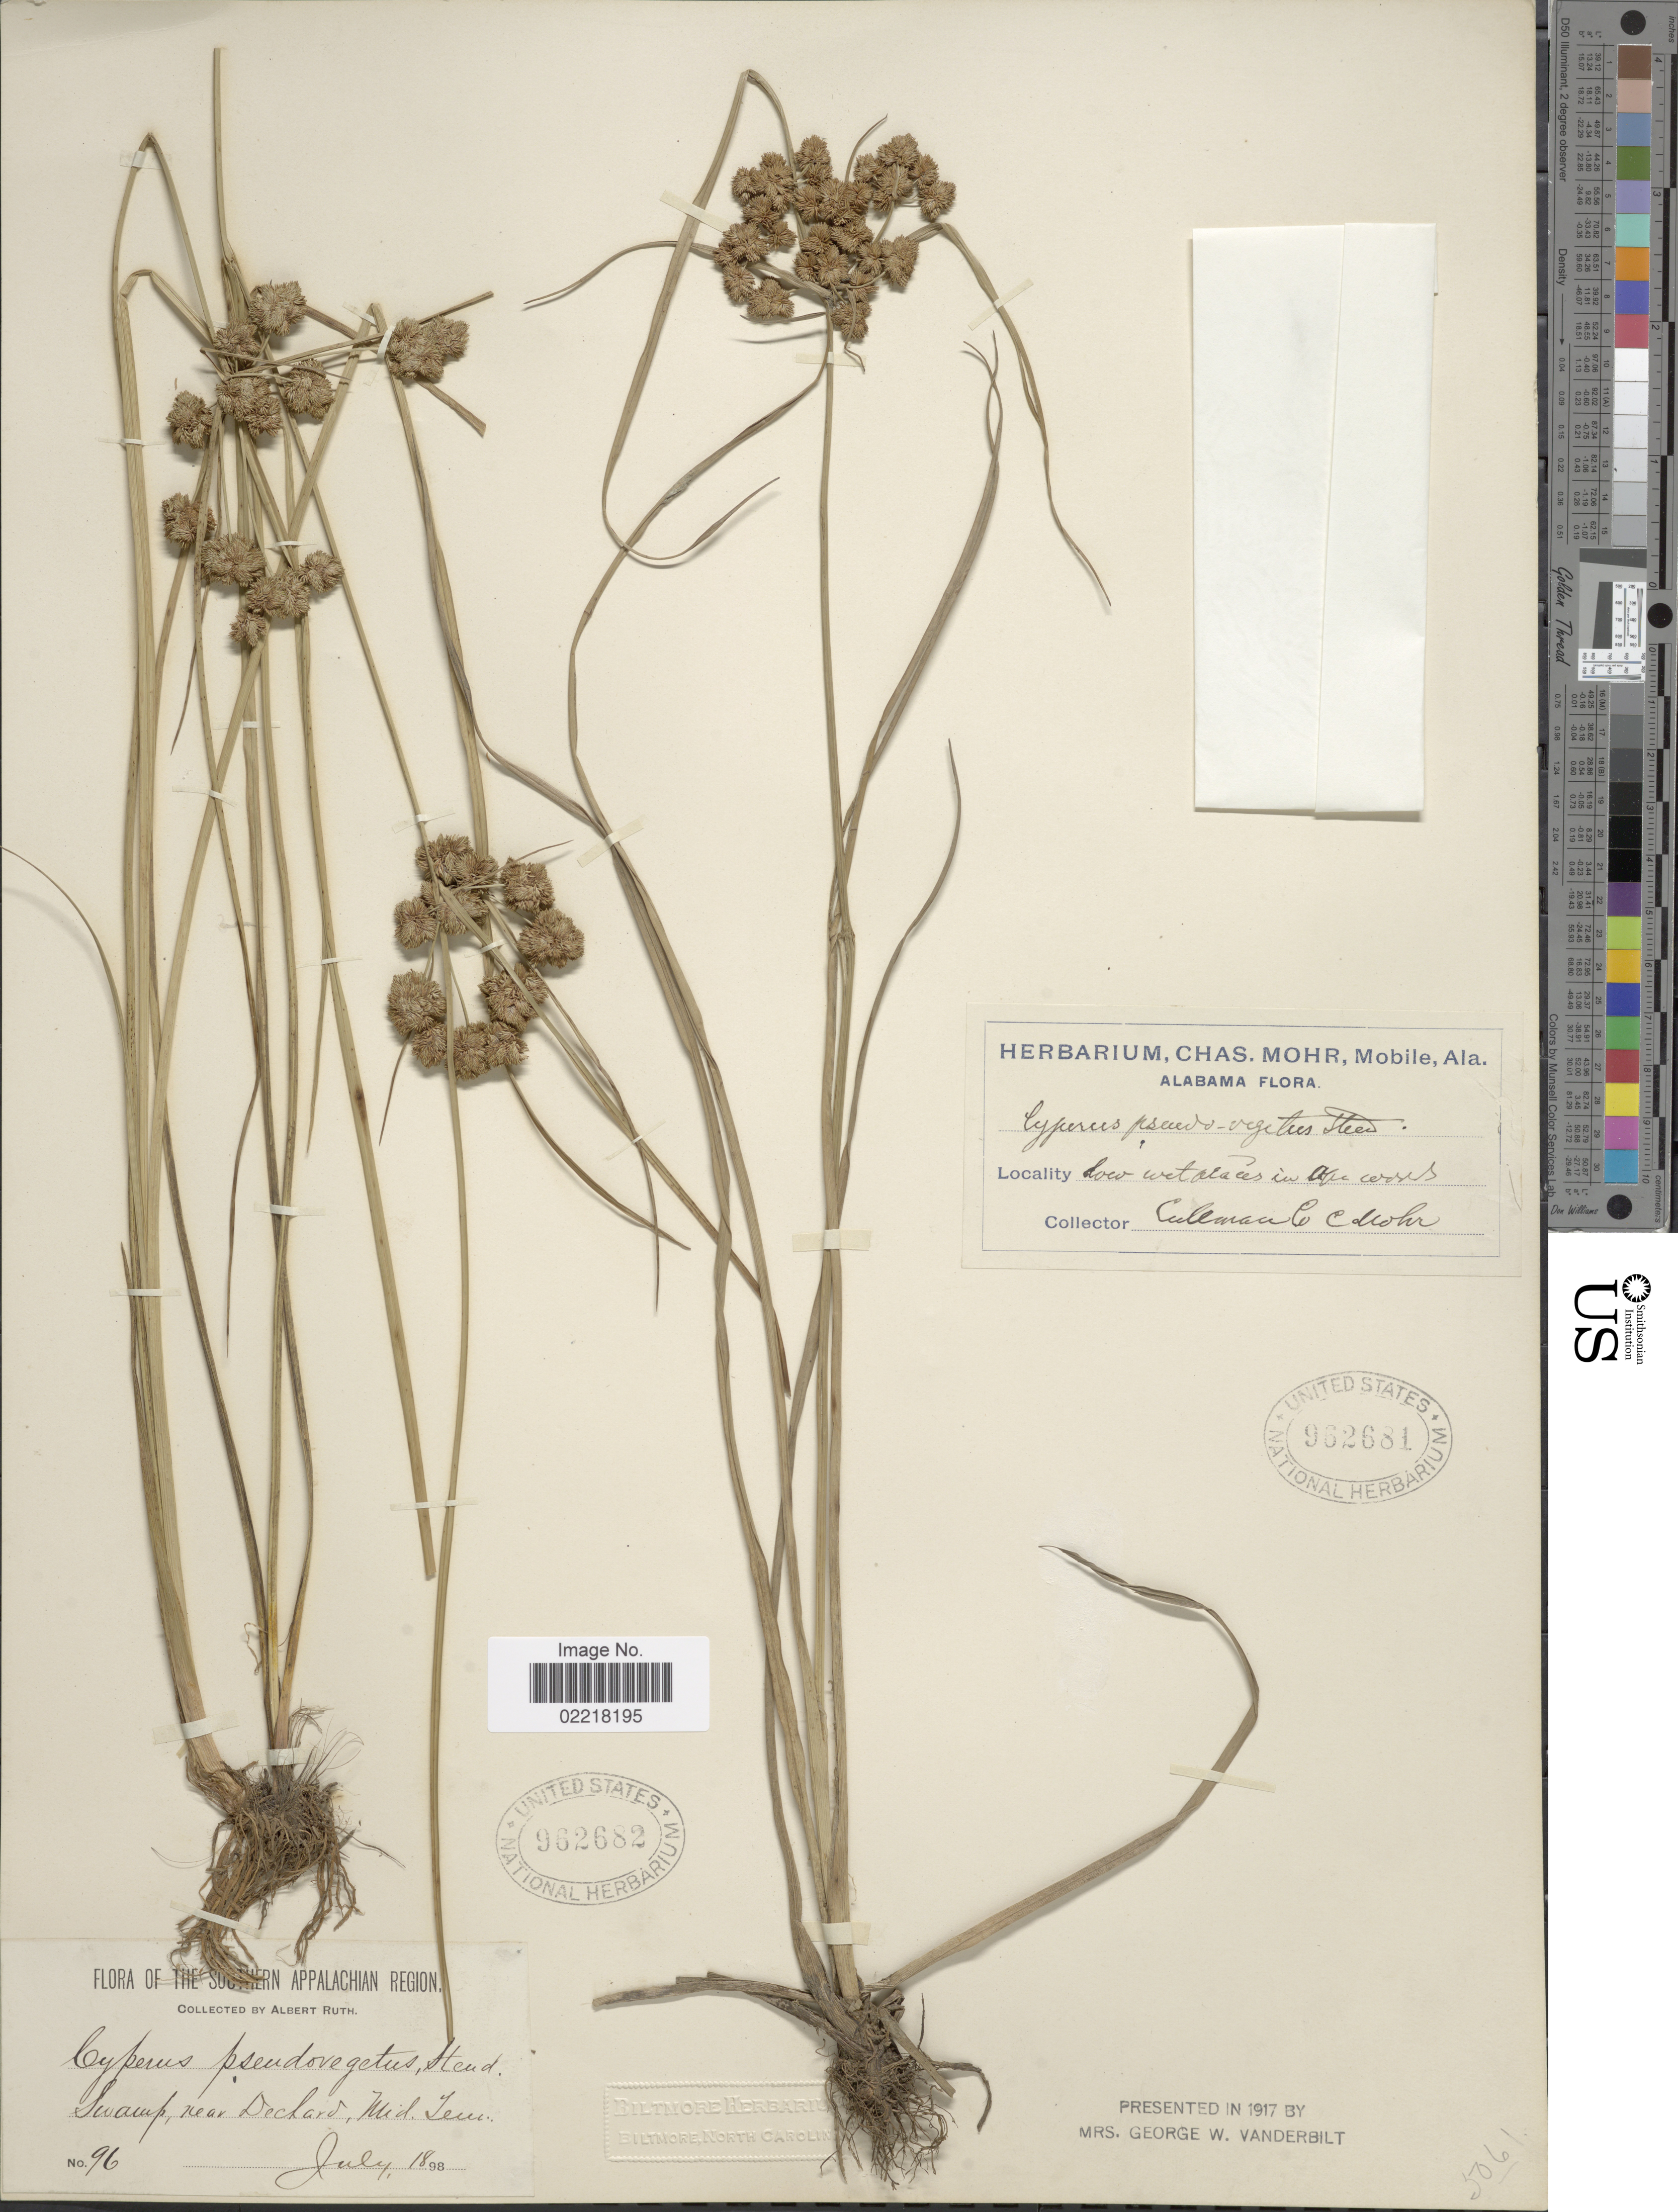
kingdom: Plantae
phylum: Tracheophyta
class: Liliopsida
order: Poales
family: Cyperaceae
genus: Cyperus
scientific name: Cyperus pseudovegetus Steud.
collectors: A. Ruth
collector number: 96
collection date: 1898-07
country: United States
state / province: Tennessee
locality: Southern Appalachian Region. Swamp, near Dechard, Mid. Tenn.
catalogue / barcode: US 962682-2